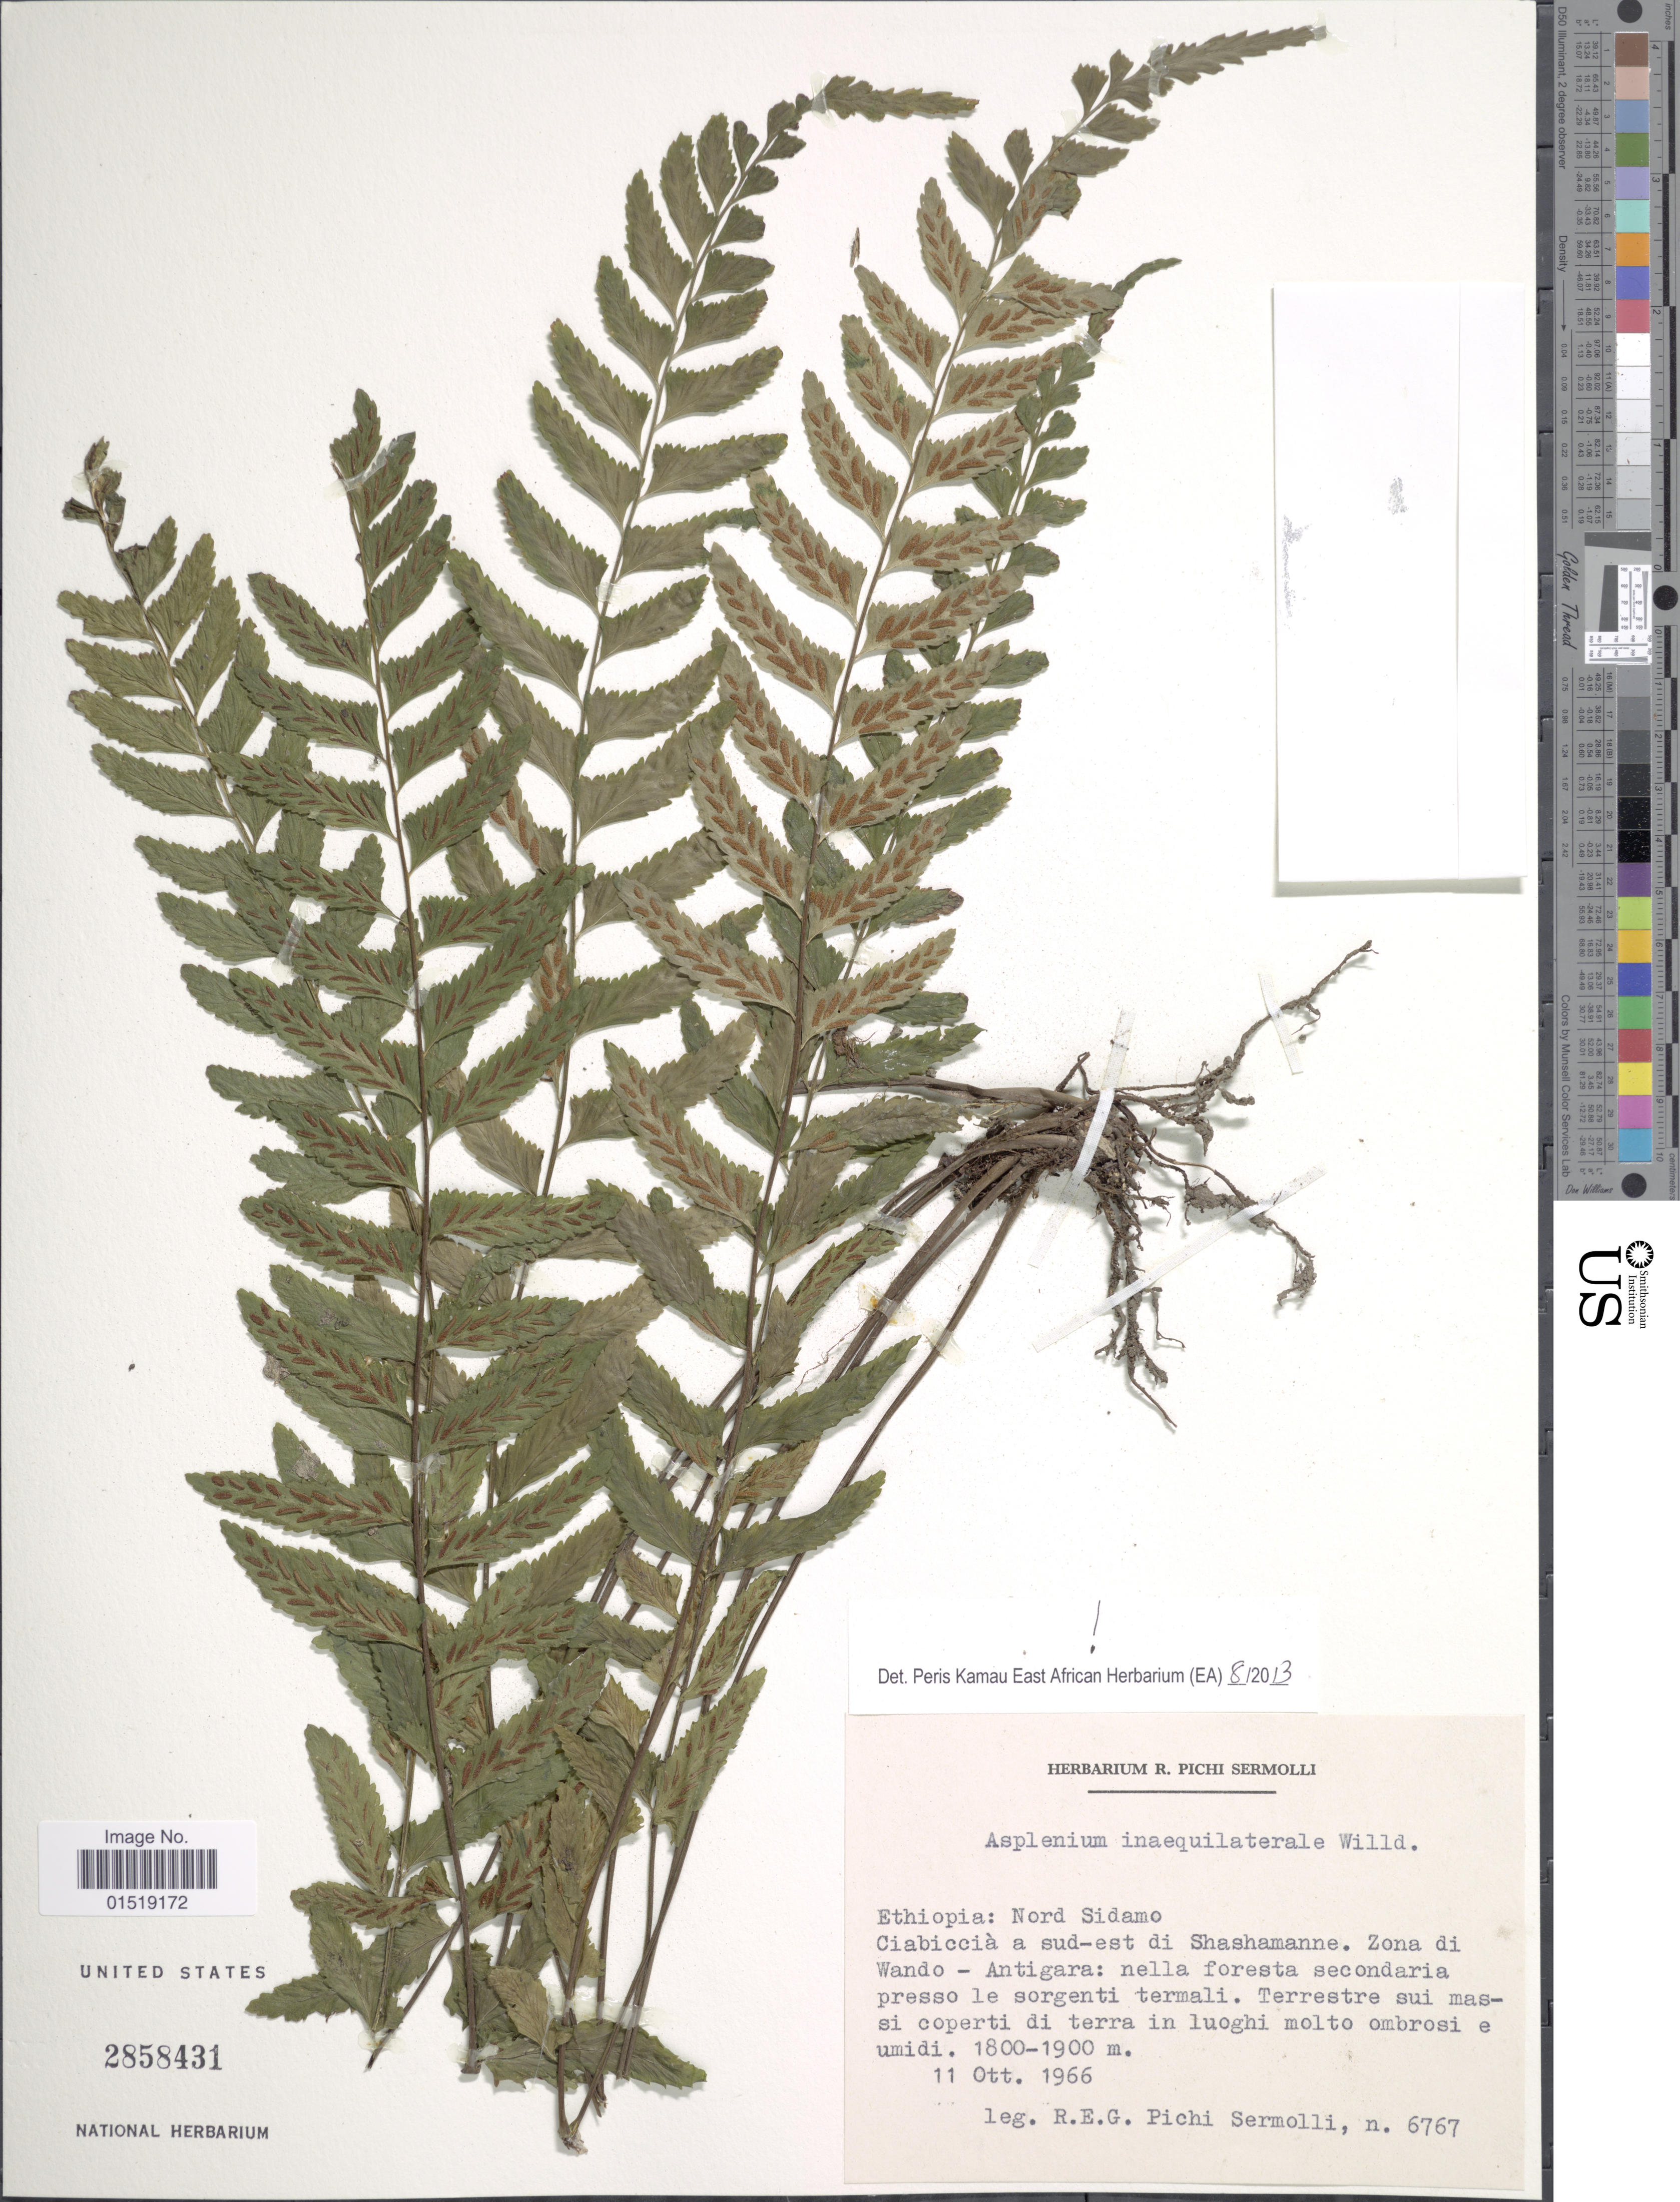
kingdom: Plantae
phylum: Tracheophyta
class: Polypodiopsida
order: Polypodiales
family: Aspleniaceae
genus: Asplenium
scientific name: Asplenium inaequilaterale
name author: Willd.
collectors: R. E. Pichi-Sermolli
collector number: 6767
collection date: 1966-10-11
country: Ethiopia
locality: Nord Sidamo. Ciabiccià a sud-est di Shashamanne. Zona di Wando - Antigara: nella foresta secondaria presso le sorgenti termali.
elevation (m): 1800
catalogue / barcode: US 2858431